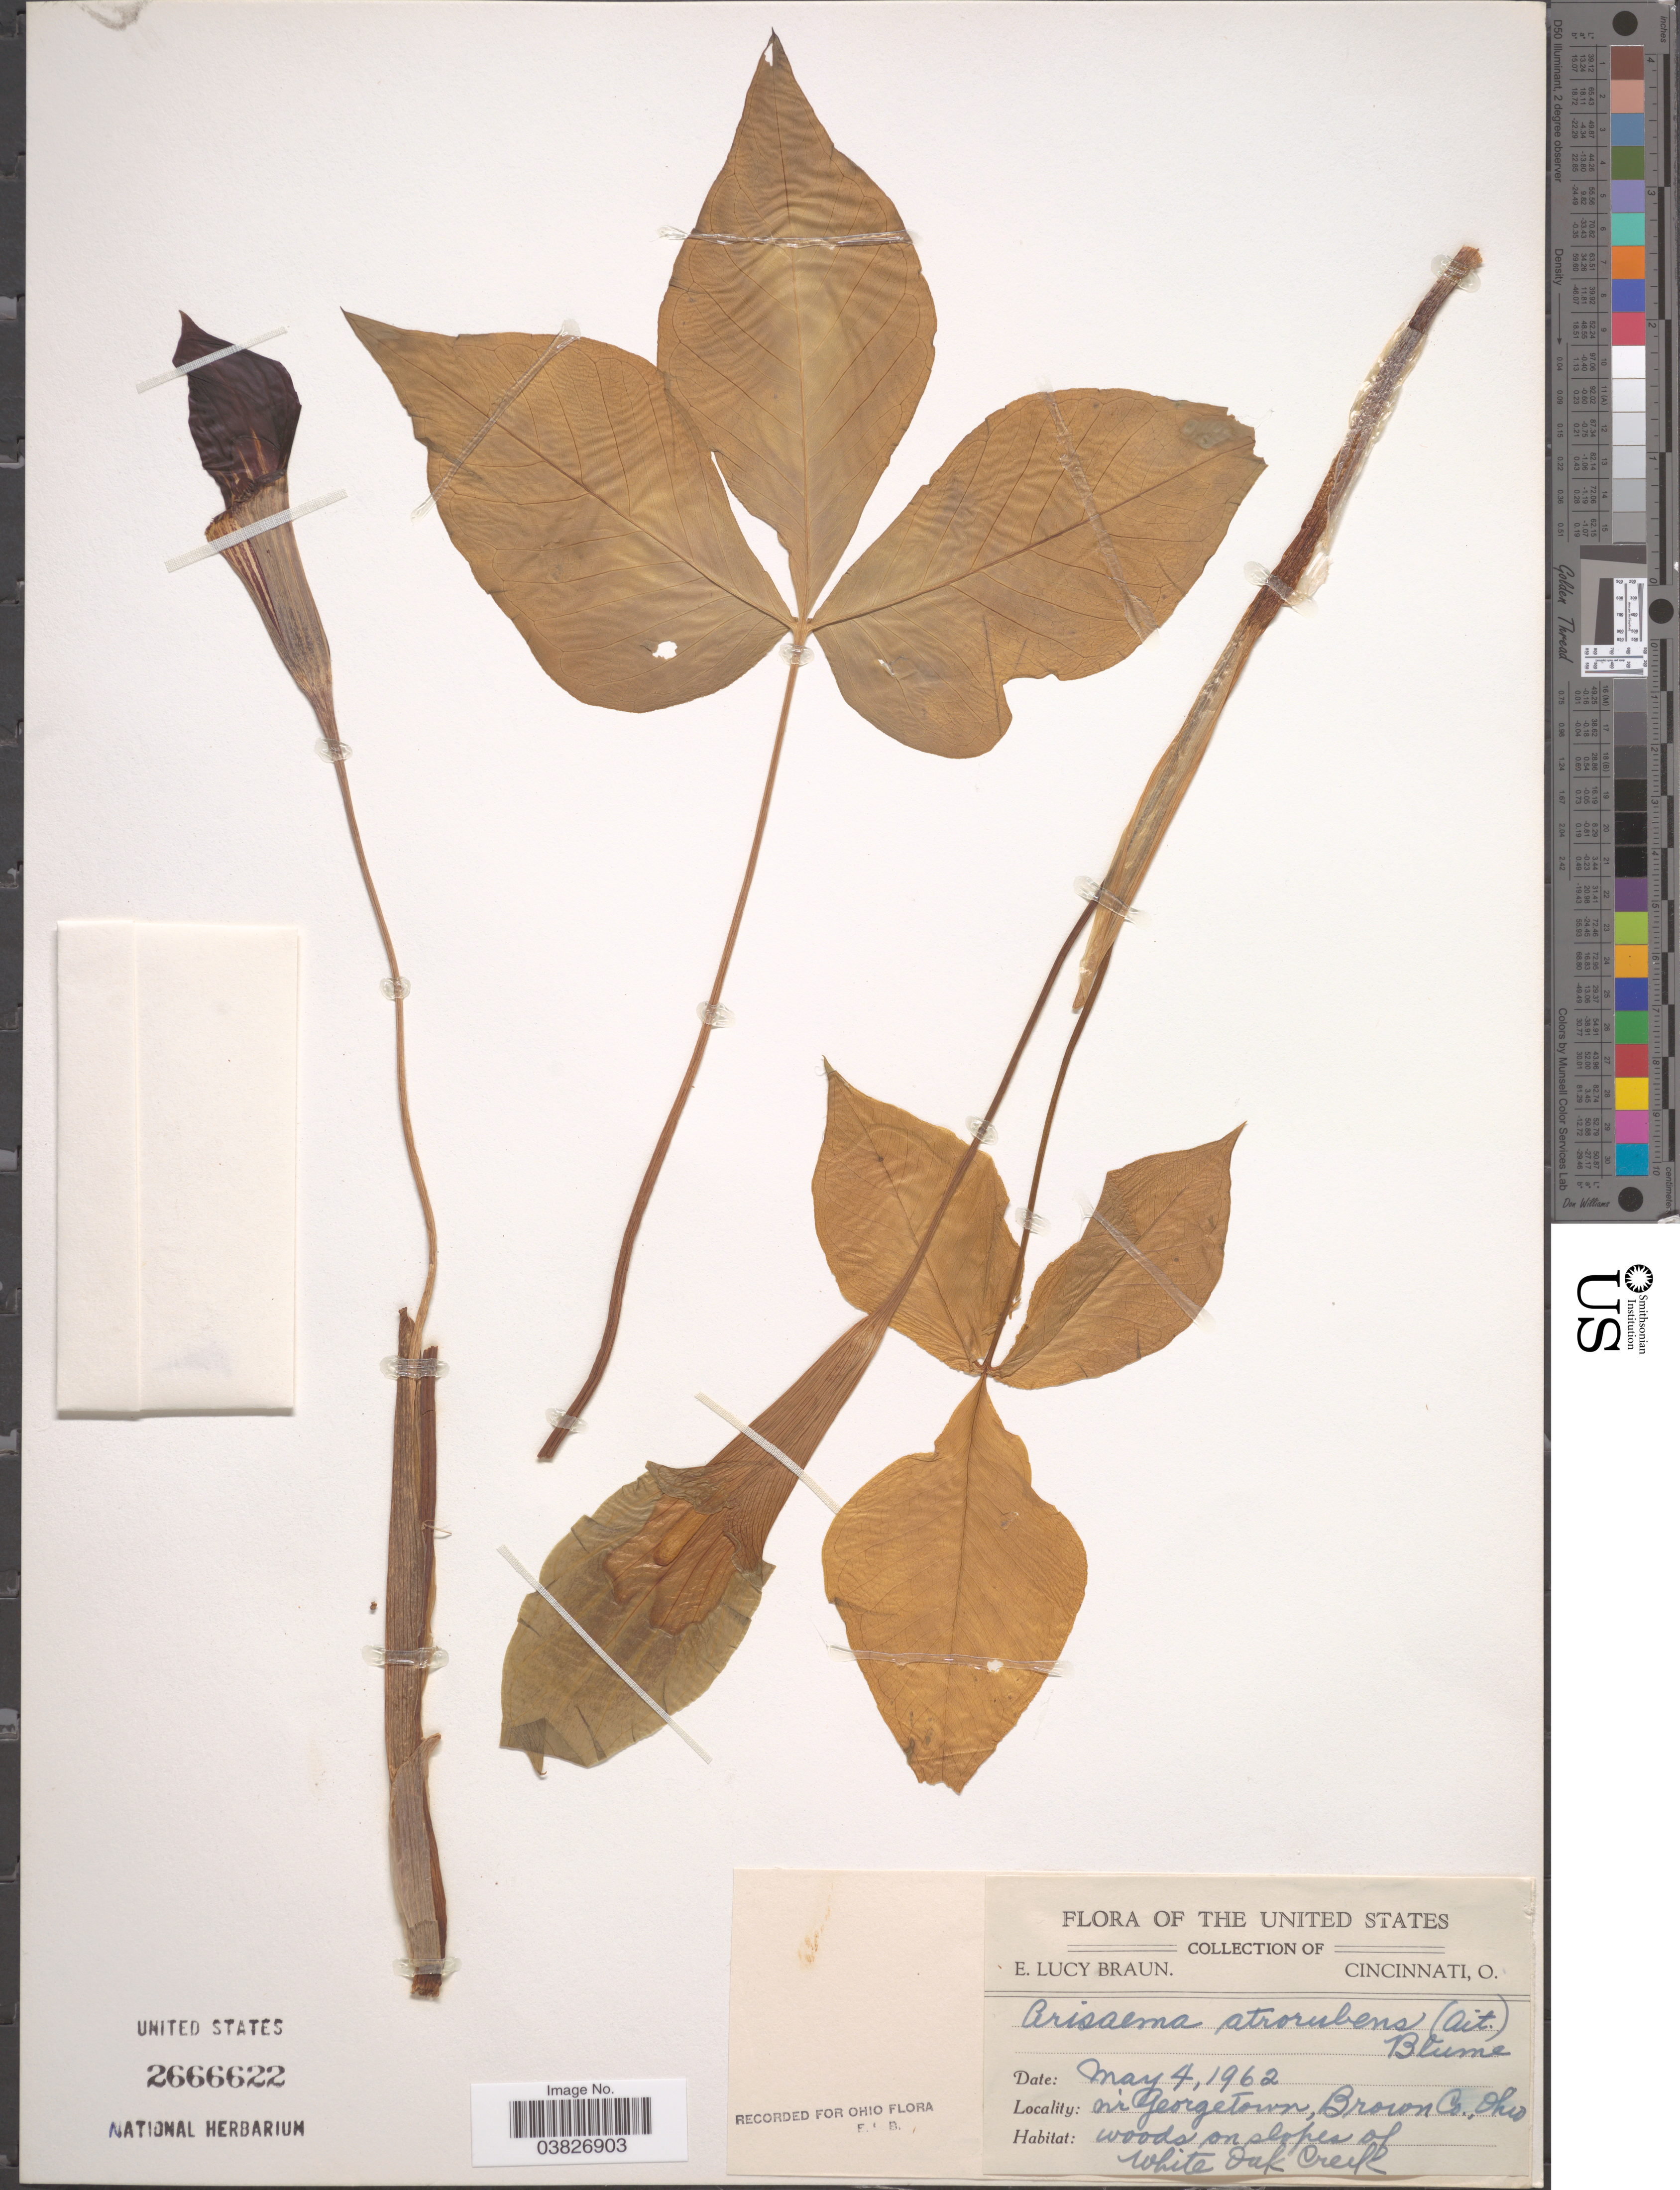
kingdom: Plantae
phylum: Tracheophyta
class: Liliopsida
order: Alismatales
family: Araceae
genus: Arisaema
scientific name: Arisaema atrorubens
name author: (Aiton) Blume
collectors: E. L. Braun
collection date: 1962-05-04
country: United States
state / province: Ohio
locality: Nr Georgetown, Brown Co. Woods on slopes of White Oak Creek.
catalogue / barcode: US 2666622